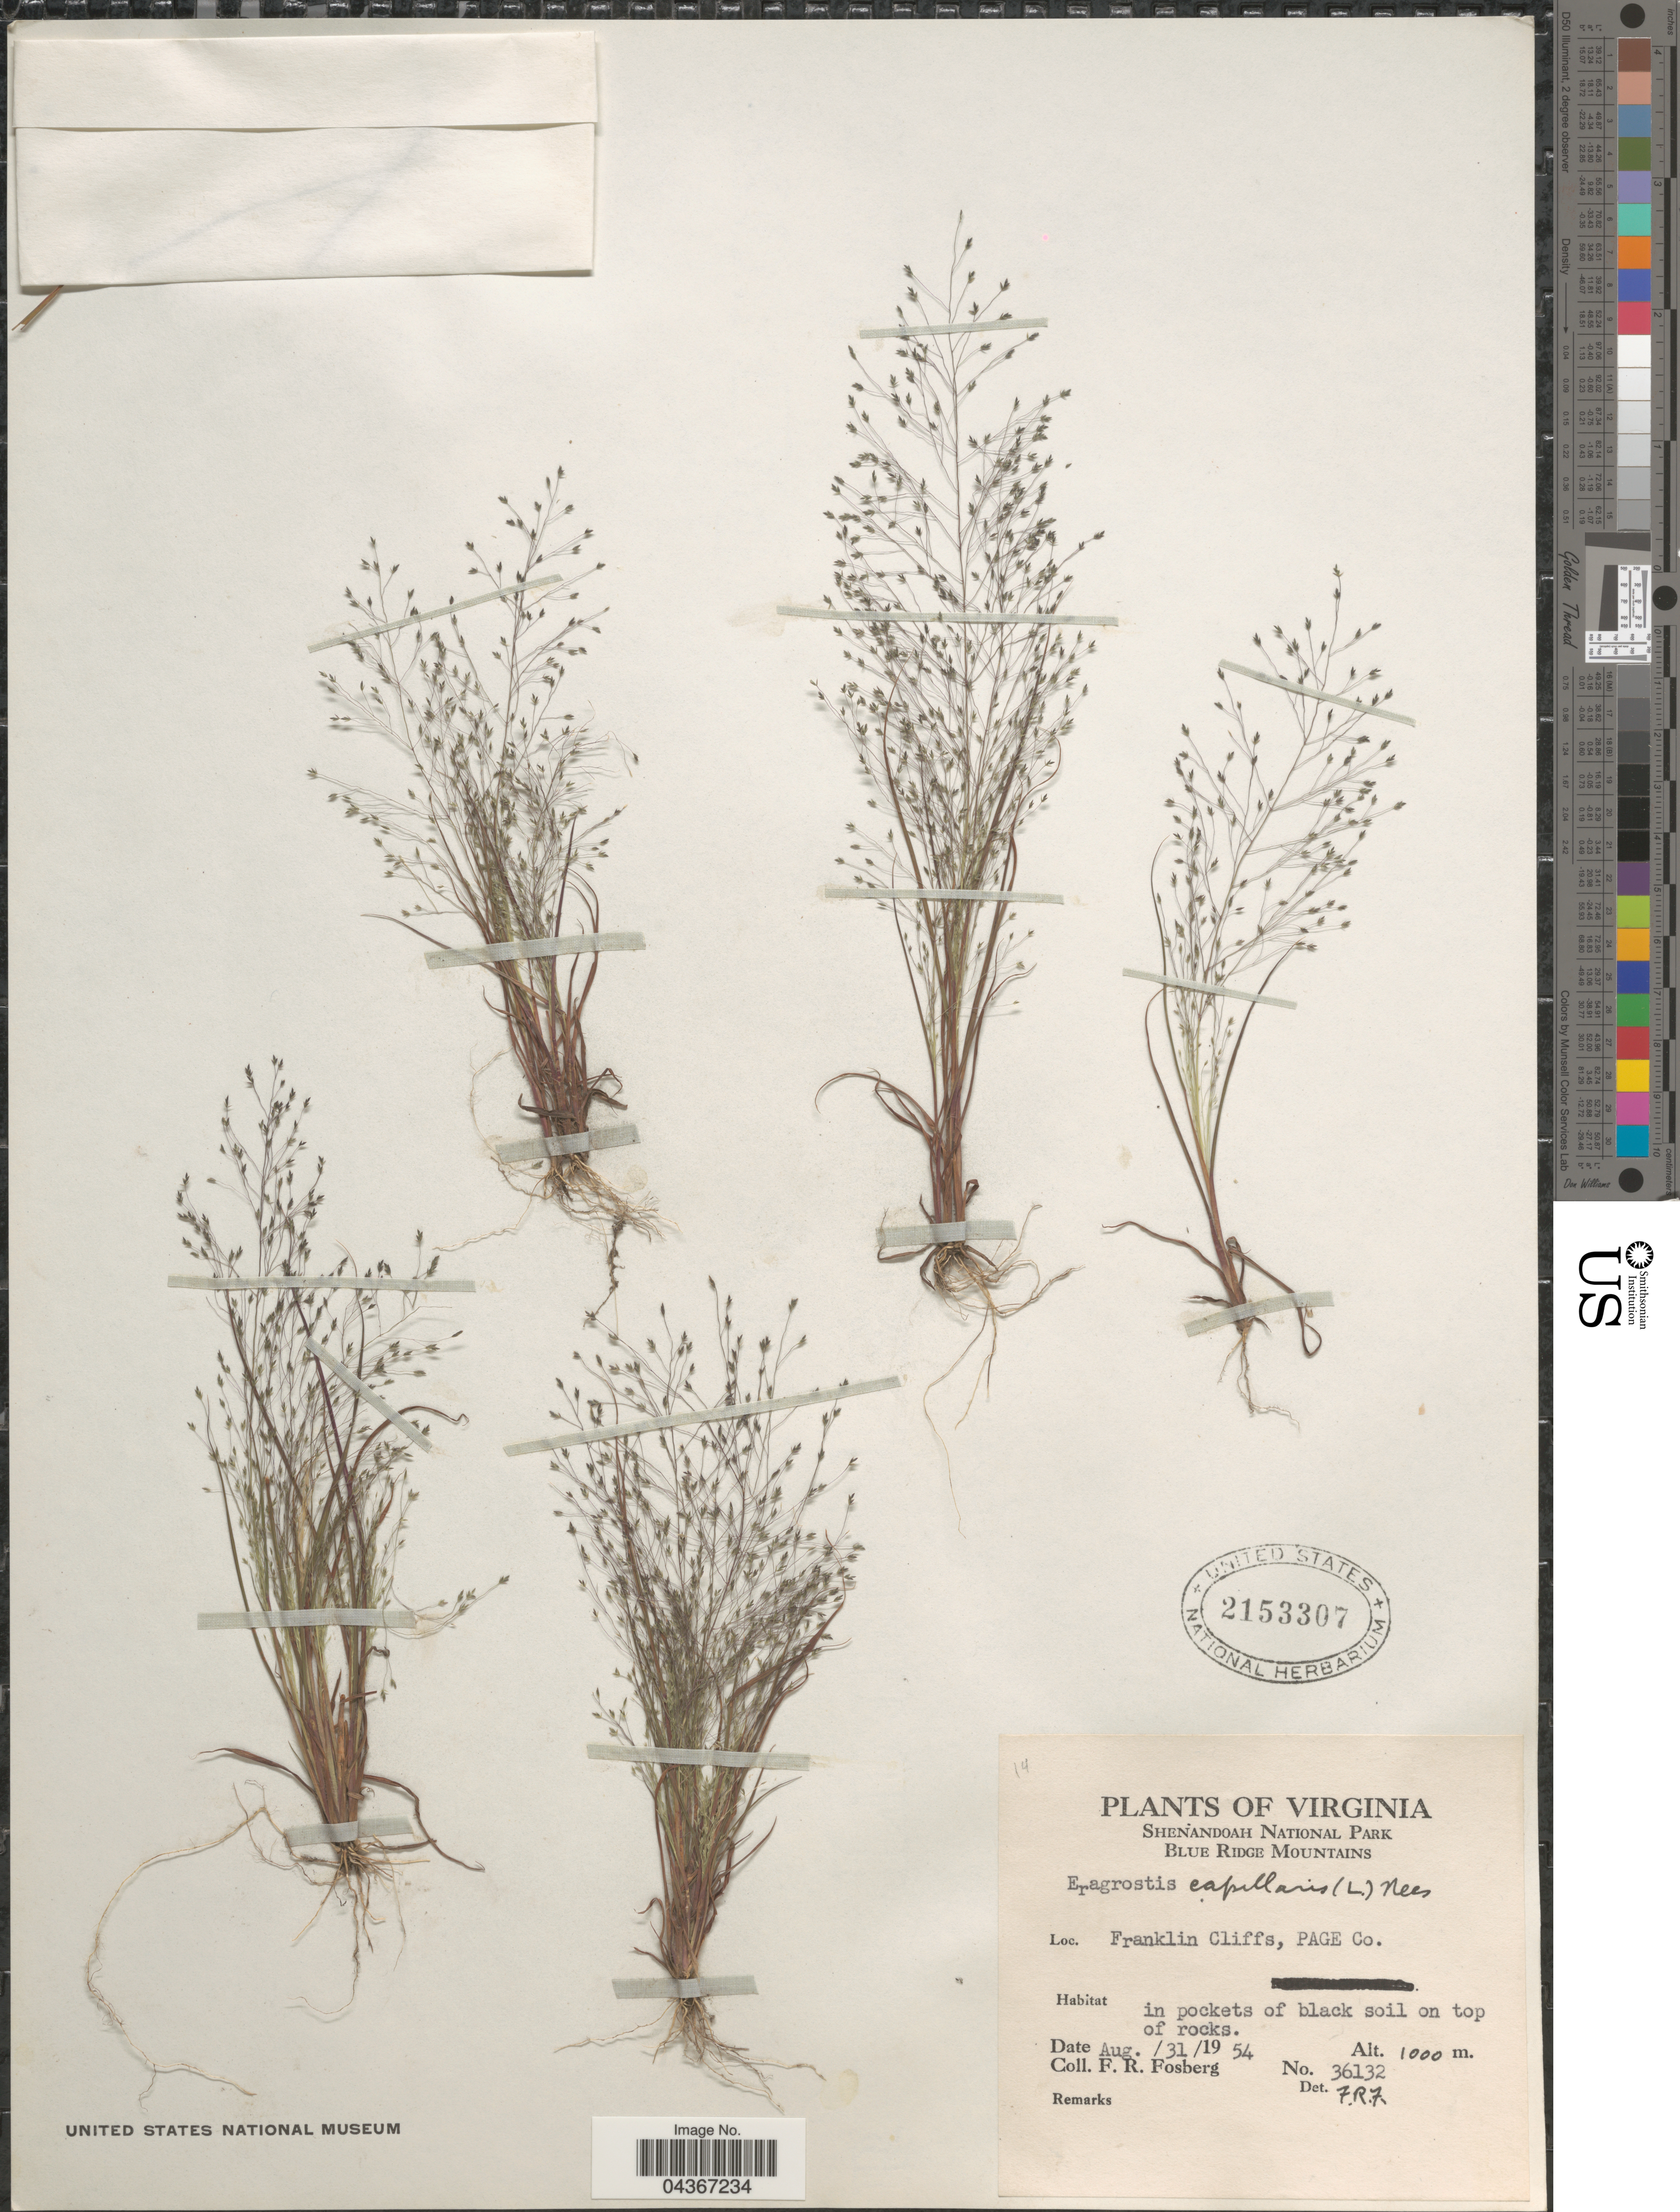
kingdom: Plantae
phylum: Tracheophyta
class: Liliopsida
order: Poales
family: Poaceae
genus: Eragrostis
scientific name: Eragrostis capillaris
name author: (L.) Nees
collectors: F. R. Fosberg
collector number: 36132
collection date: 1954-08-31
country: United States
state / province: Virginia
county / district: Page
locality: Shenandoah National Park. Blue Ridge Mountains. Franklin Cliffs, Page Co.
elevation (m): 1000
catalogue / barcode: US 2153307